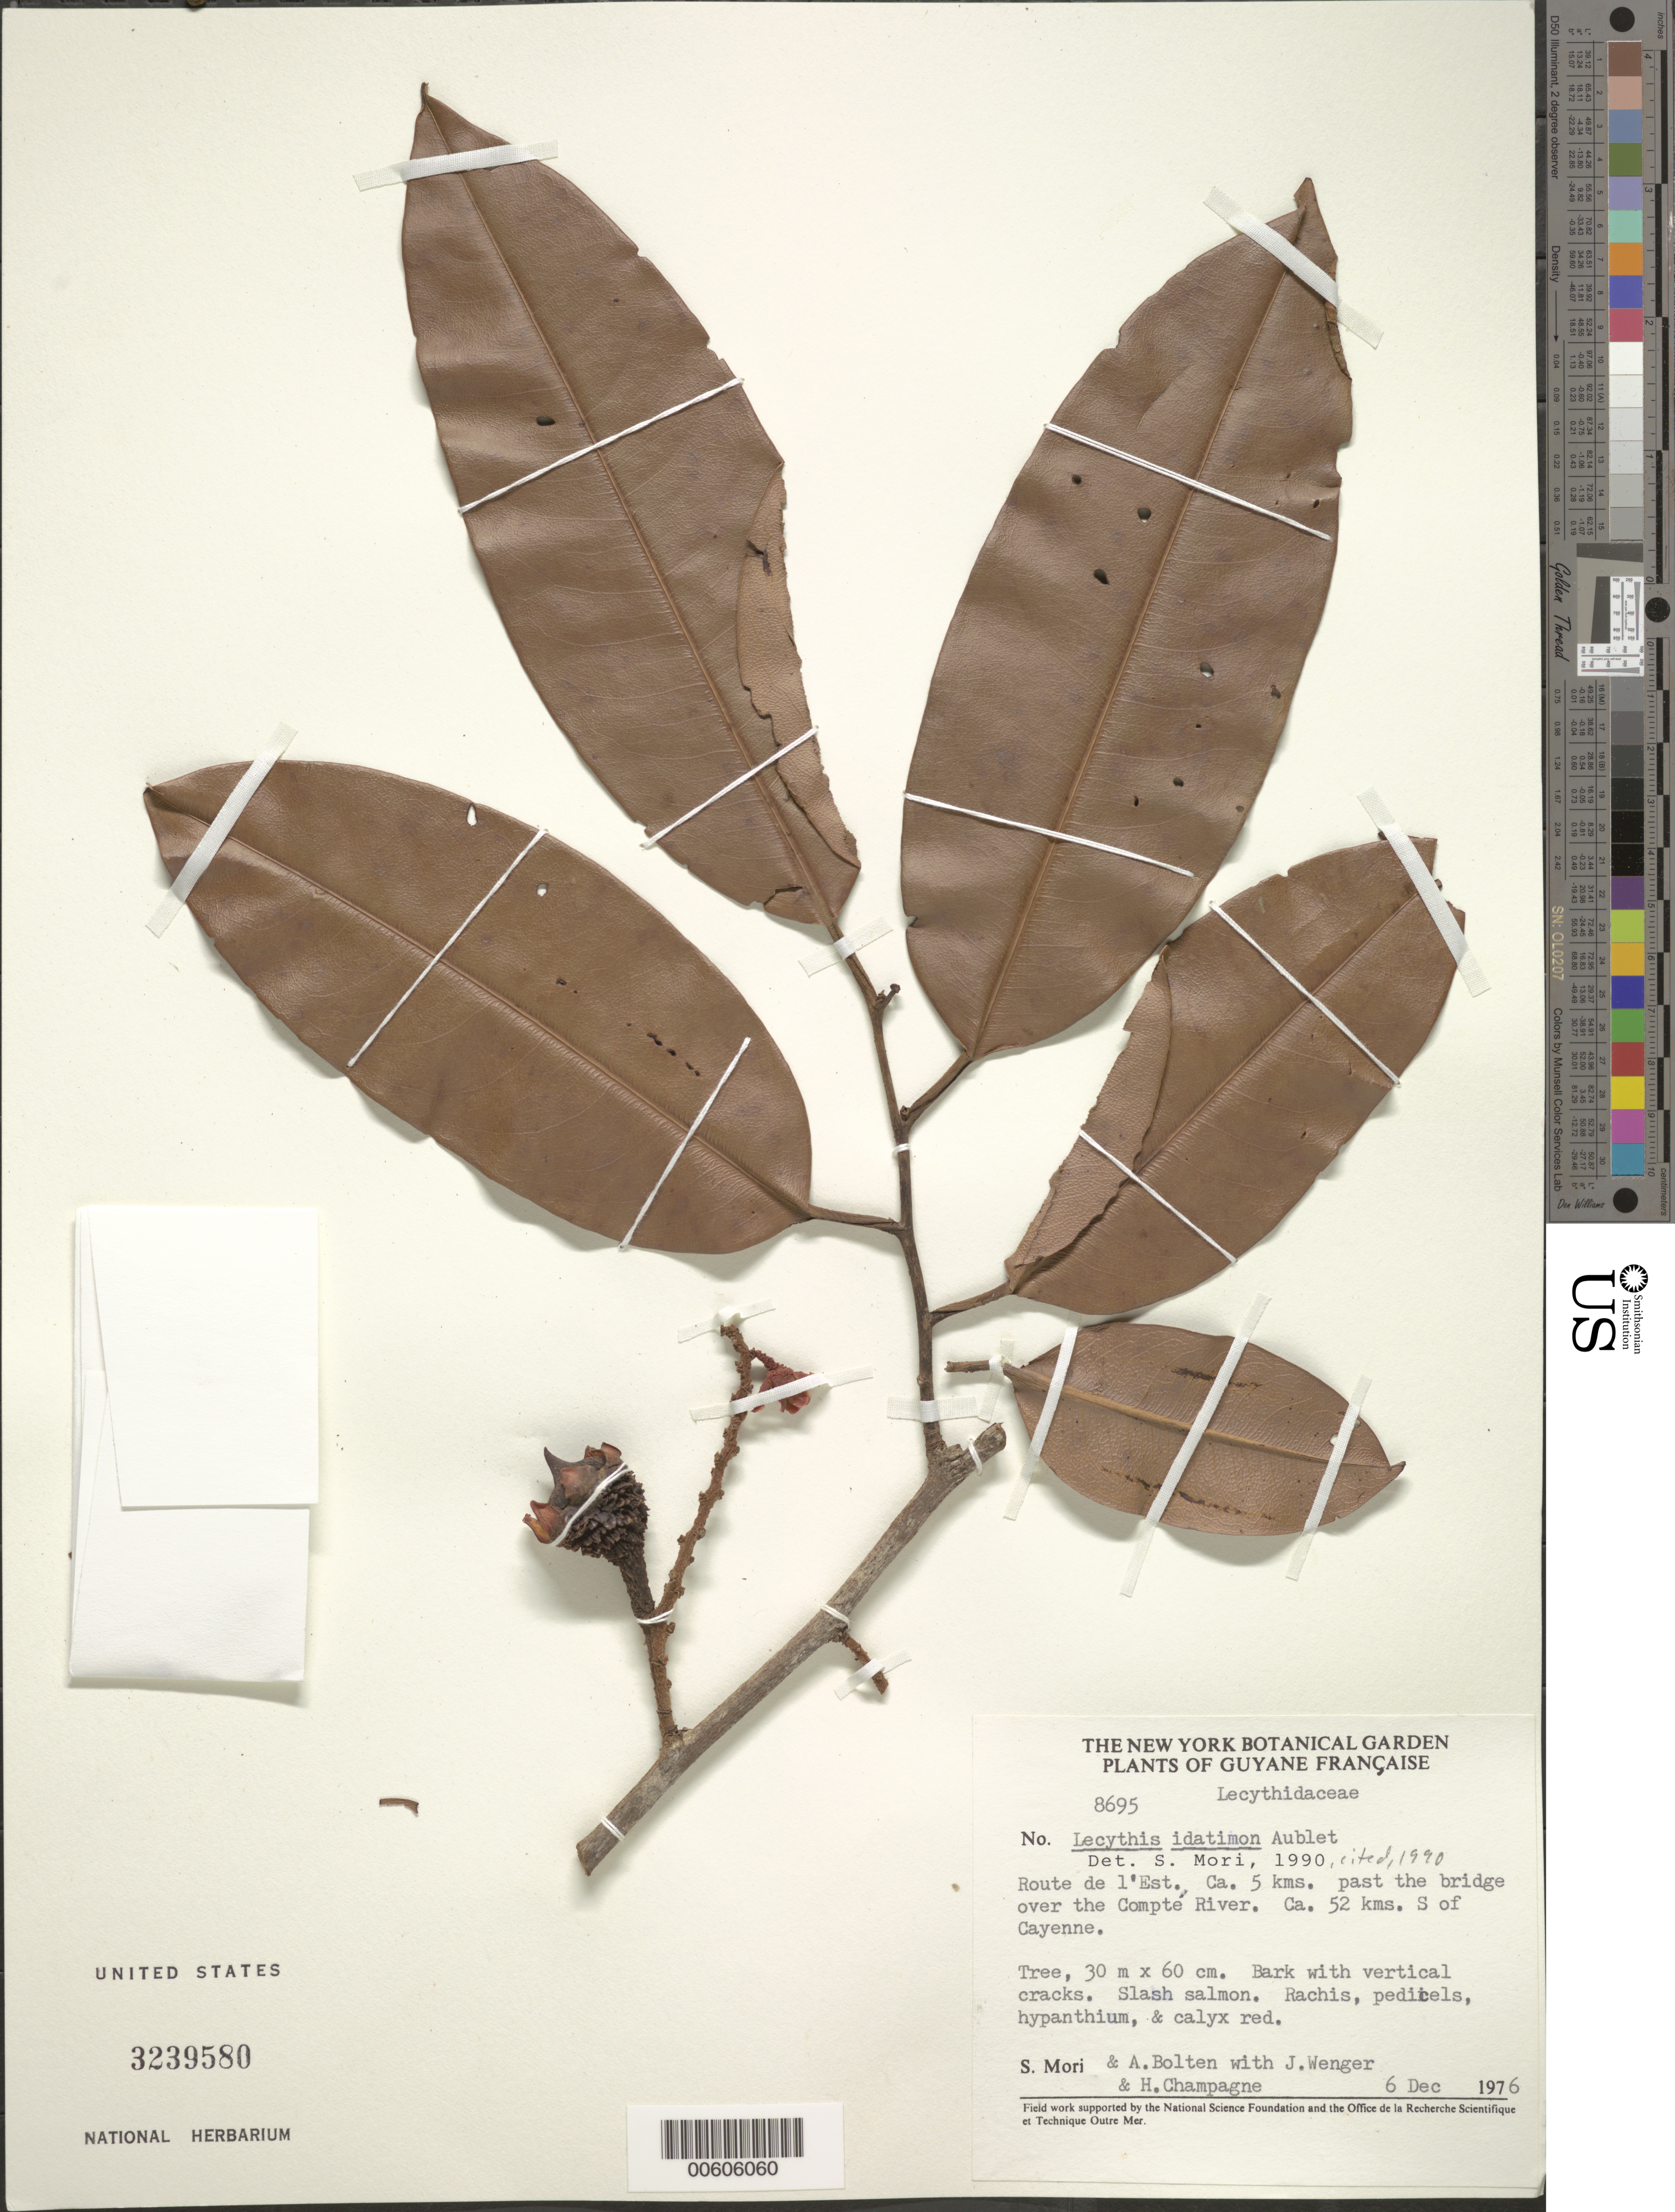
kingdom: Plantae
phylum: Tracheophyta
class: Magnoliopsida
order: Ericales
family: Lecythidaceae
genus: Lecythis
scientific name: Lecythis idatimon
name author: Aubl.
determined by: Mori, Scott A.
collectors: S. Mori, A. Bolten, J. Wenger & G. Cremers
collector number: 8695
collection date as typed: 6-Dec-76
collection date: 1976-12-06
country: French Guiana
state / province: Cayenne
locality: Cayenne, 52 km S of, on new road to Brazil (Route de l'est), 7 km S of bridge over Compte River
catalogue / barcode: US 3239580